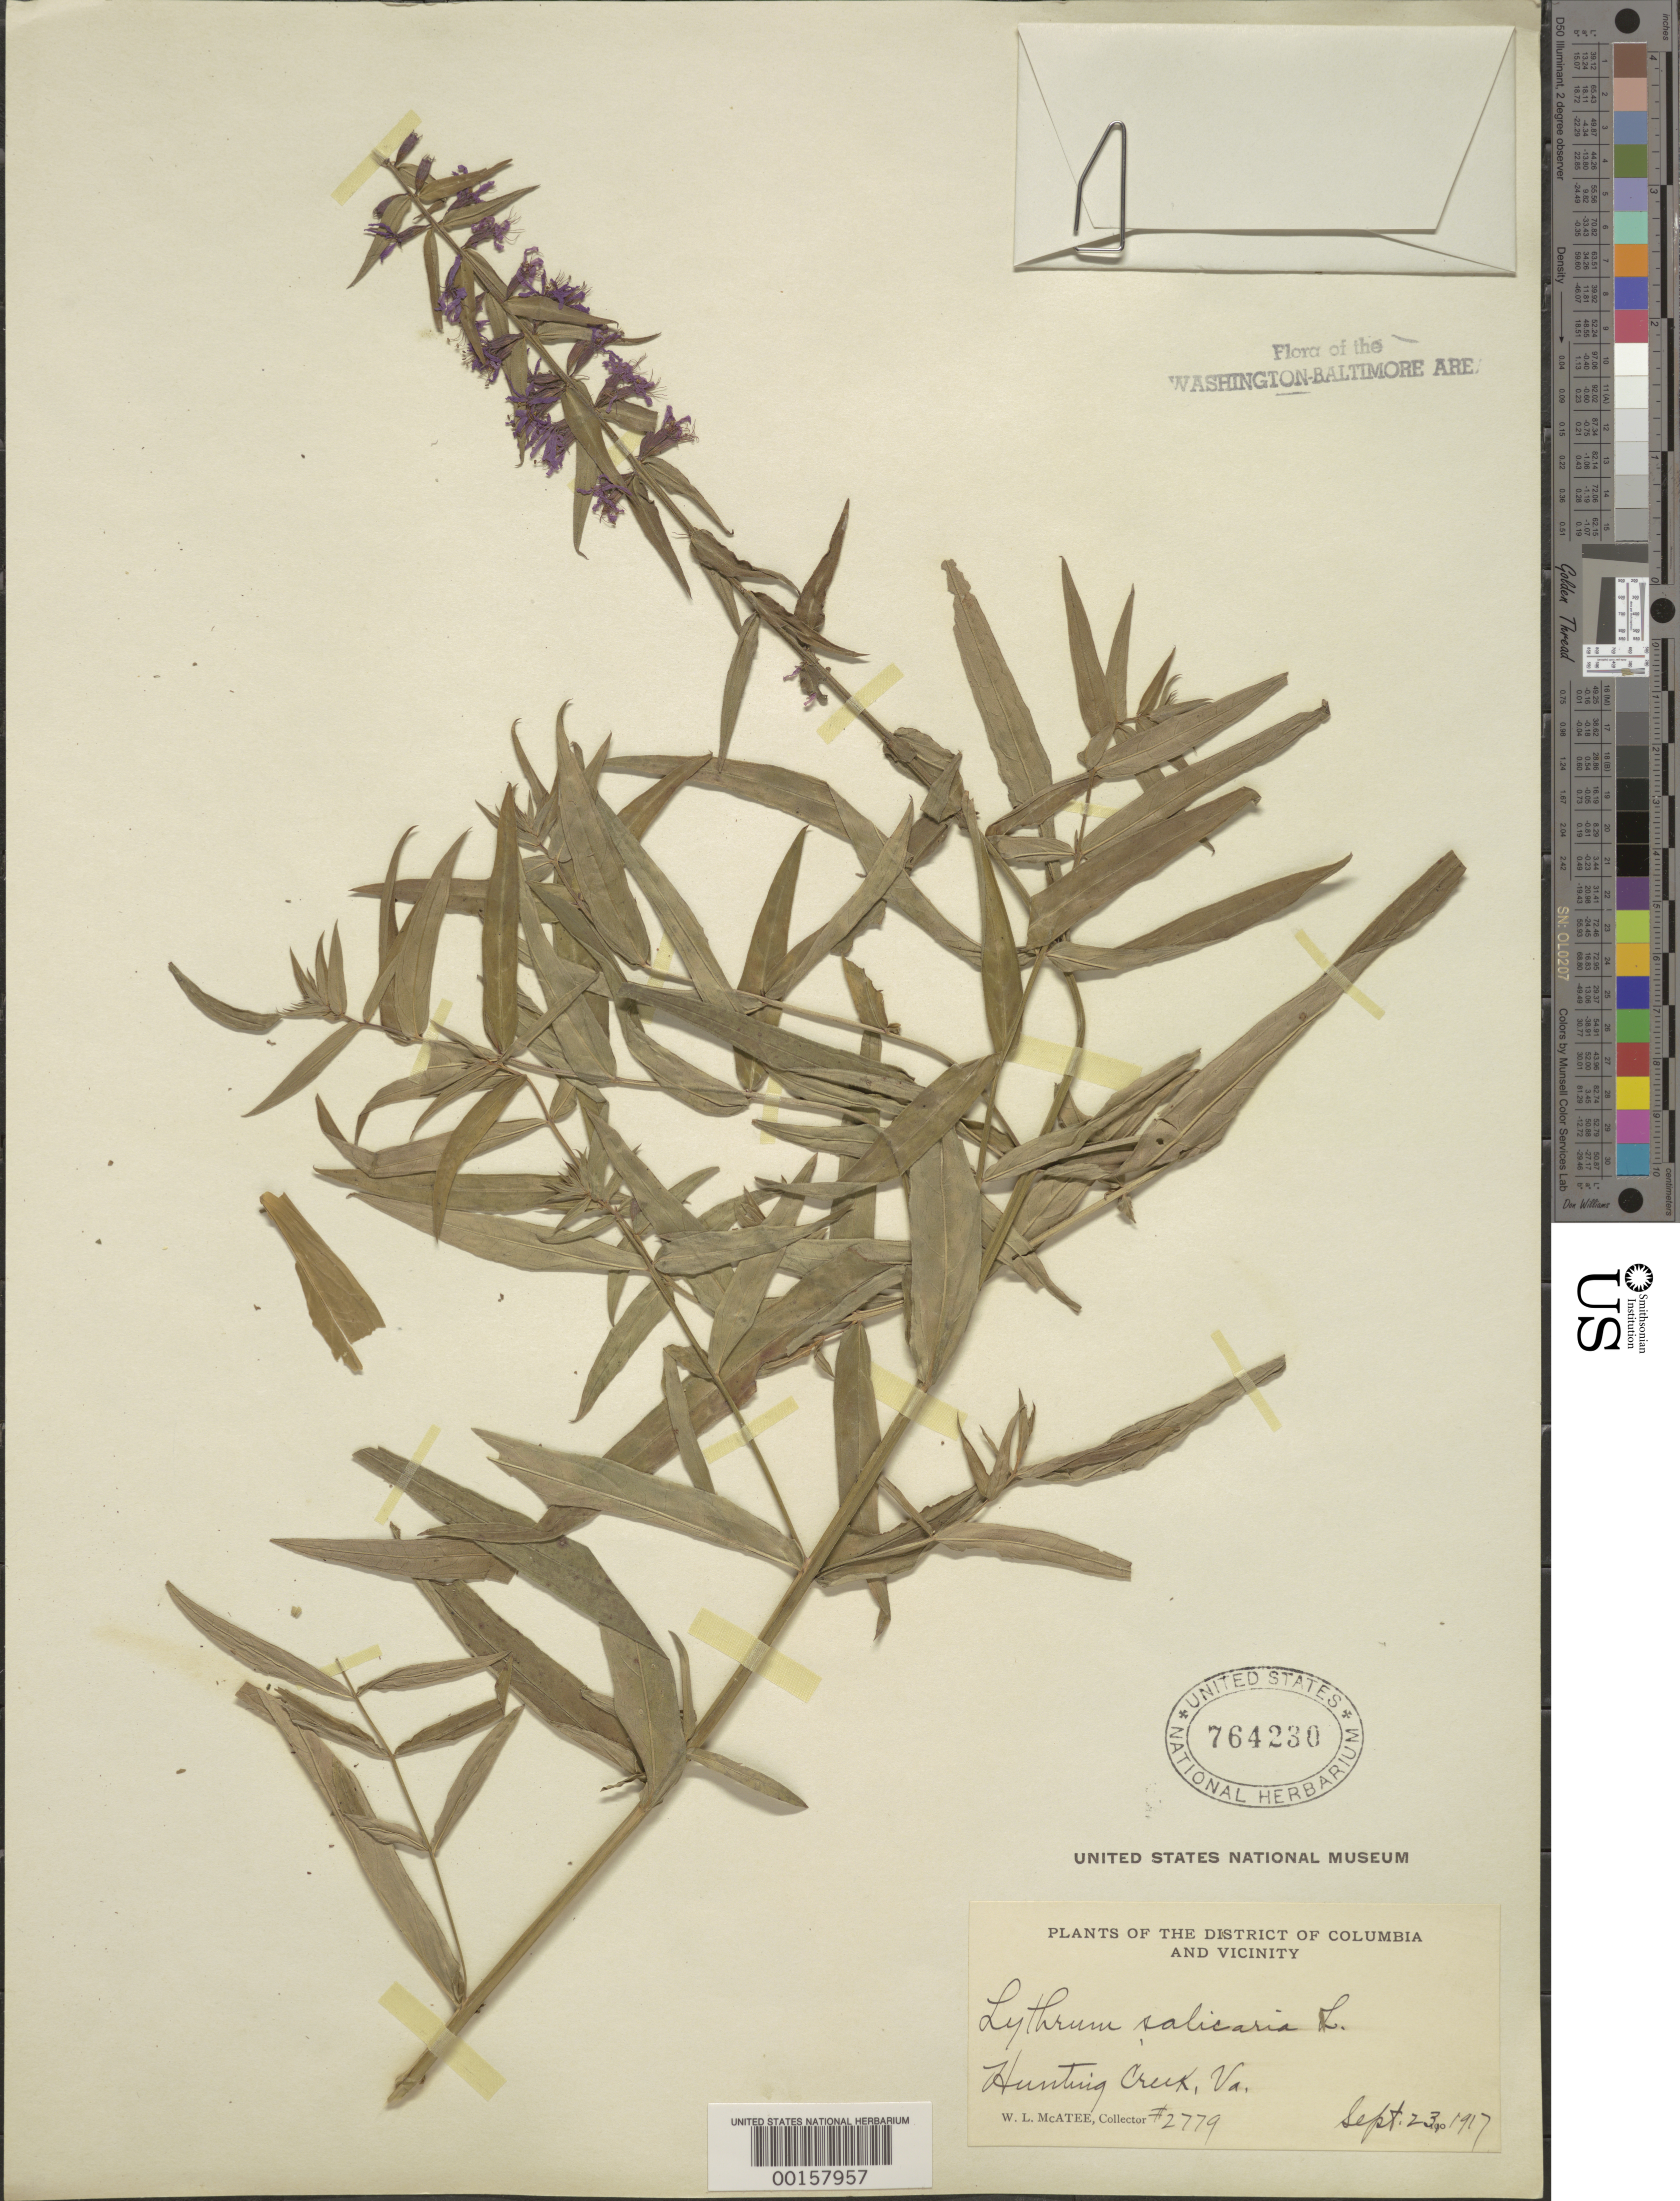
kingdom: Plantae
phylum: Tracheophyta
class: Magnoliopsida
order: Myrtales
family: Lythraceae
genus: Lythrum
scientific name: Lythrum salicaria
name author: L.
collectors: W. McAtee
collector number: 2779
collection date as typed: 23 Sep 1917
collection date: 1917-09-23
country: United States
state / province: Virginia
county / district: Fairfax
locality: Hunting Creek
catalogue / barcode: US 764230